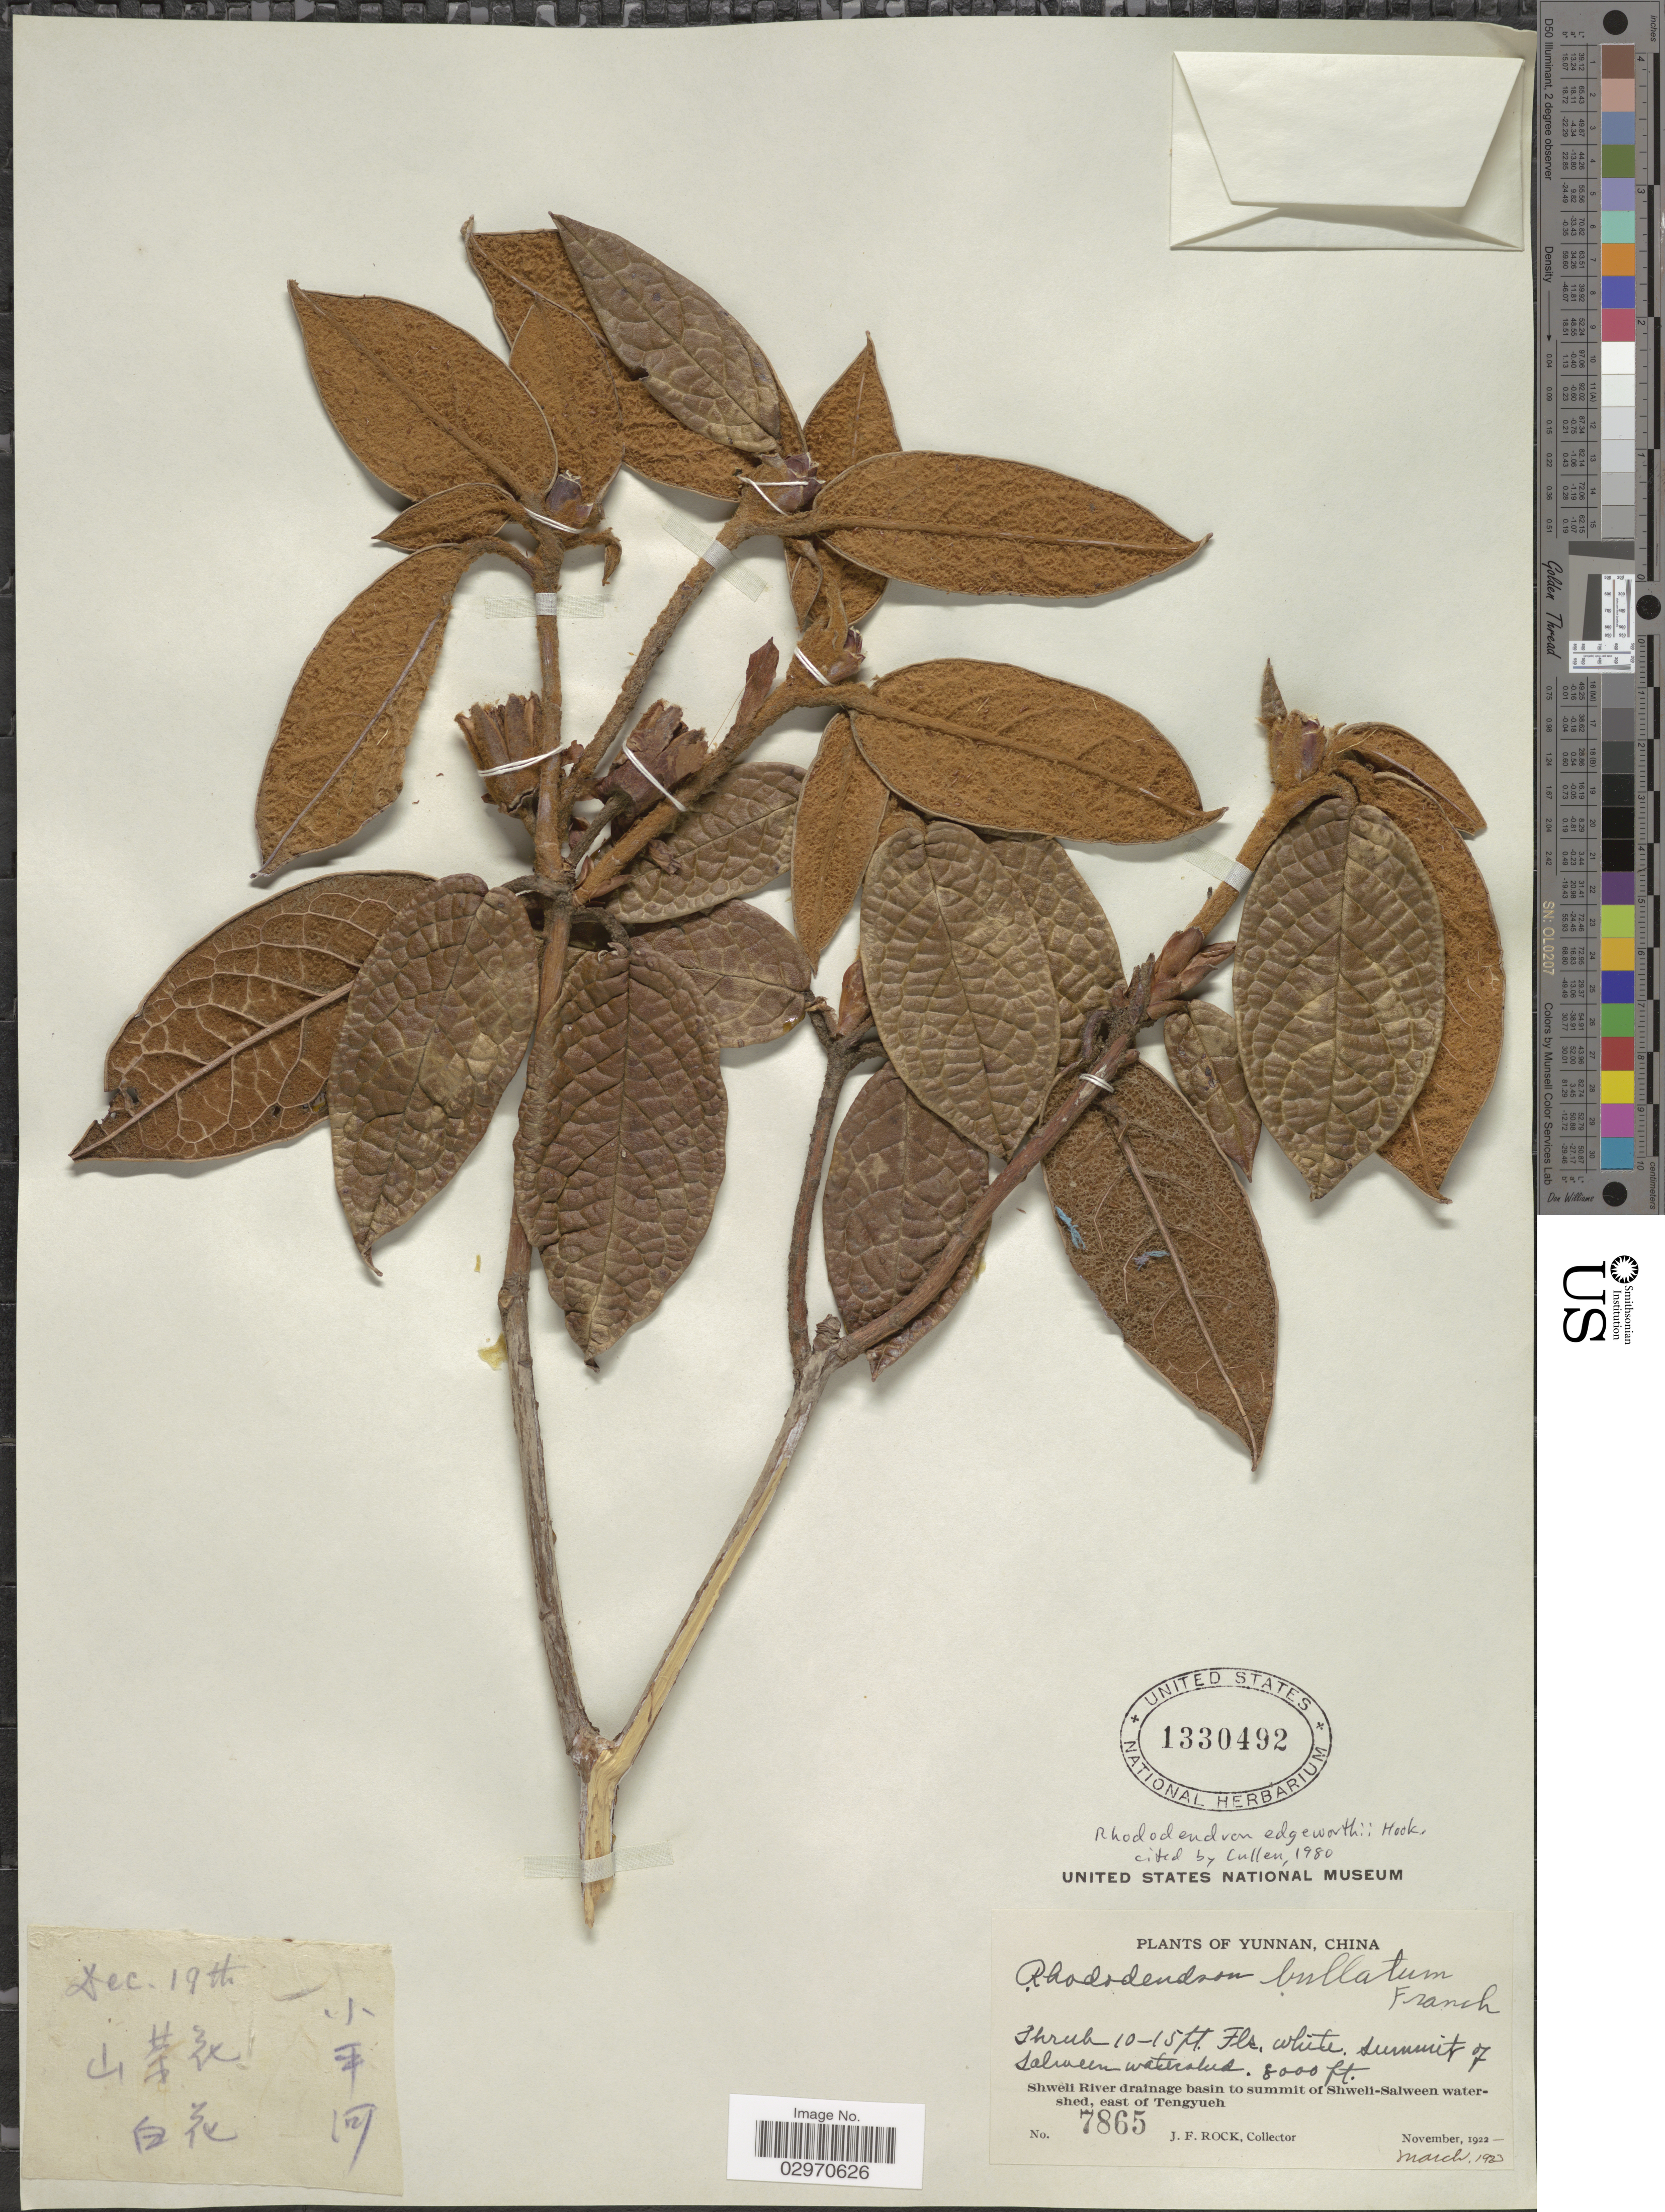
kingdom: Plantae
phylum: Tracheophyta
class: Magnoliopsida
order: Ericales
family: Ericaceae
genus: Rhododendron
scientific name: Rhododendron edgeworthii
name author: Hook.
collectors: J. Rock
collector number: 7865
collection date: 1922-11/1923-03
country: China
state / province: Yunnan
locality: Summit of Salween watershed. Shweli River drainage basin to summit of Shweli-Salween watershed, east of Tengyueh.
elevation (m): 2438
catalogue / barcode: US 1330492